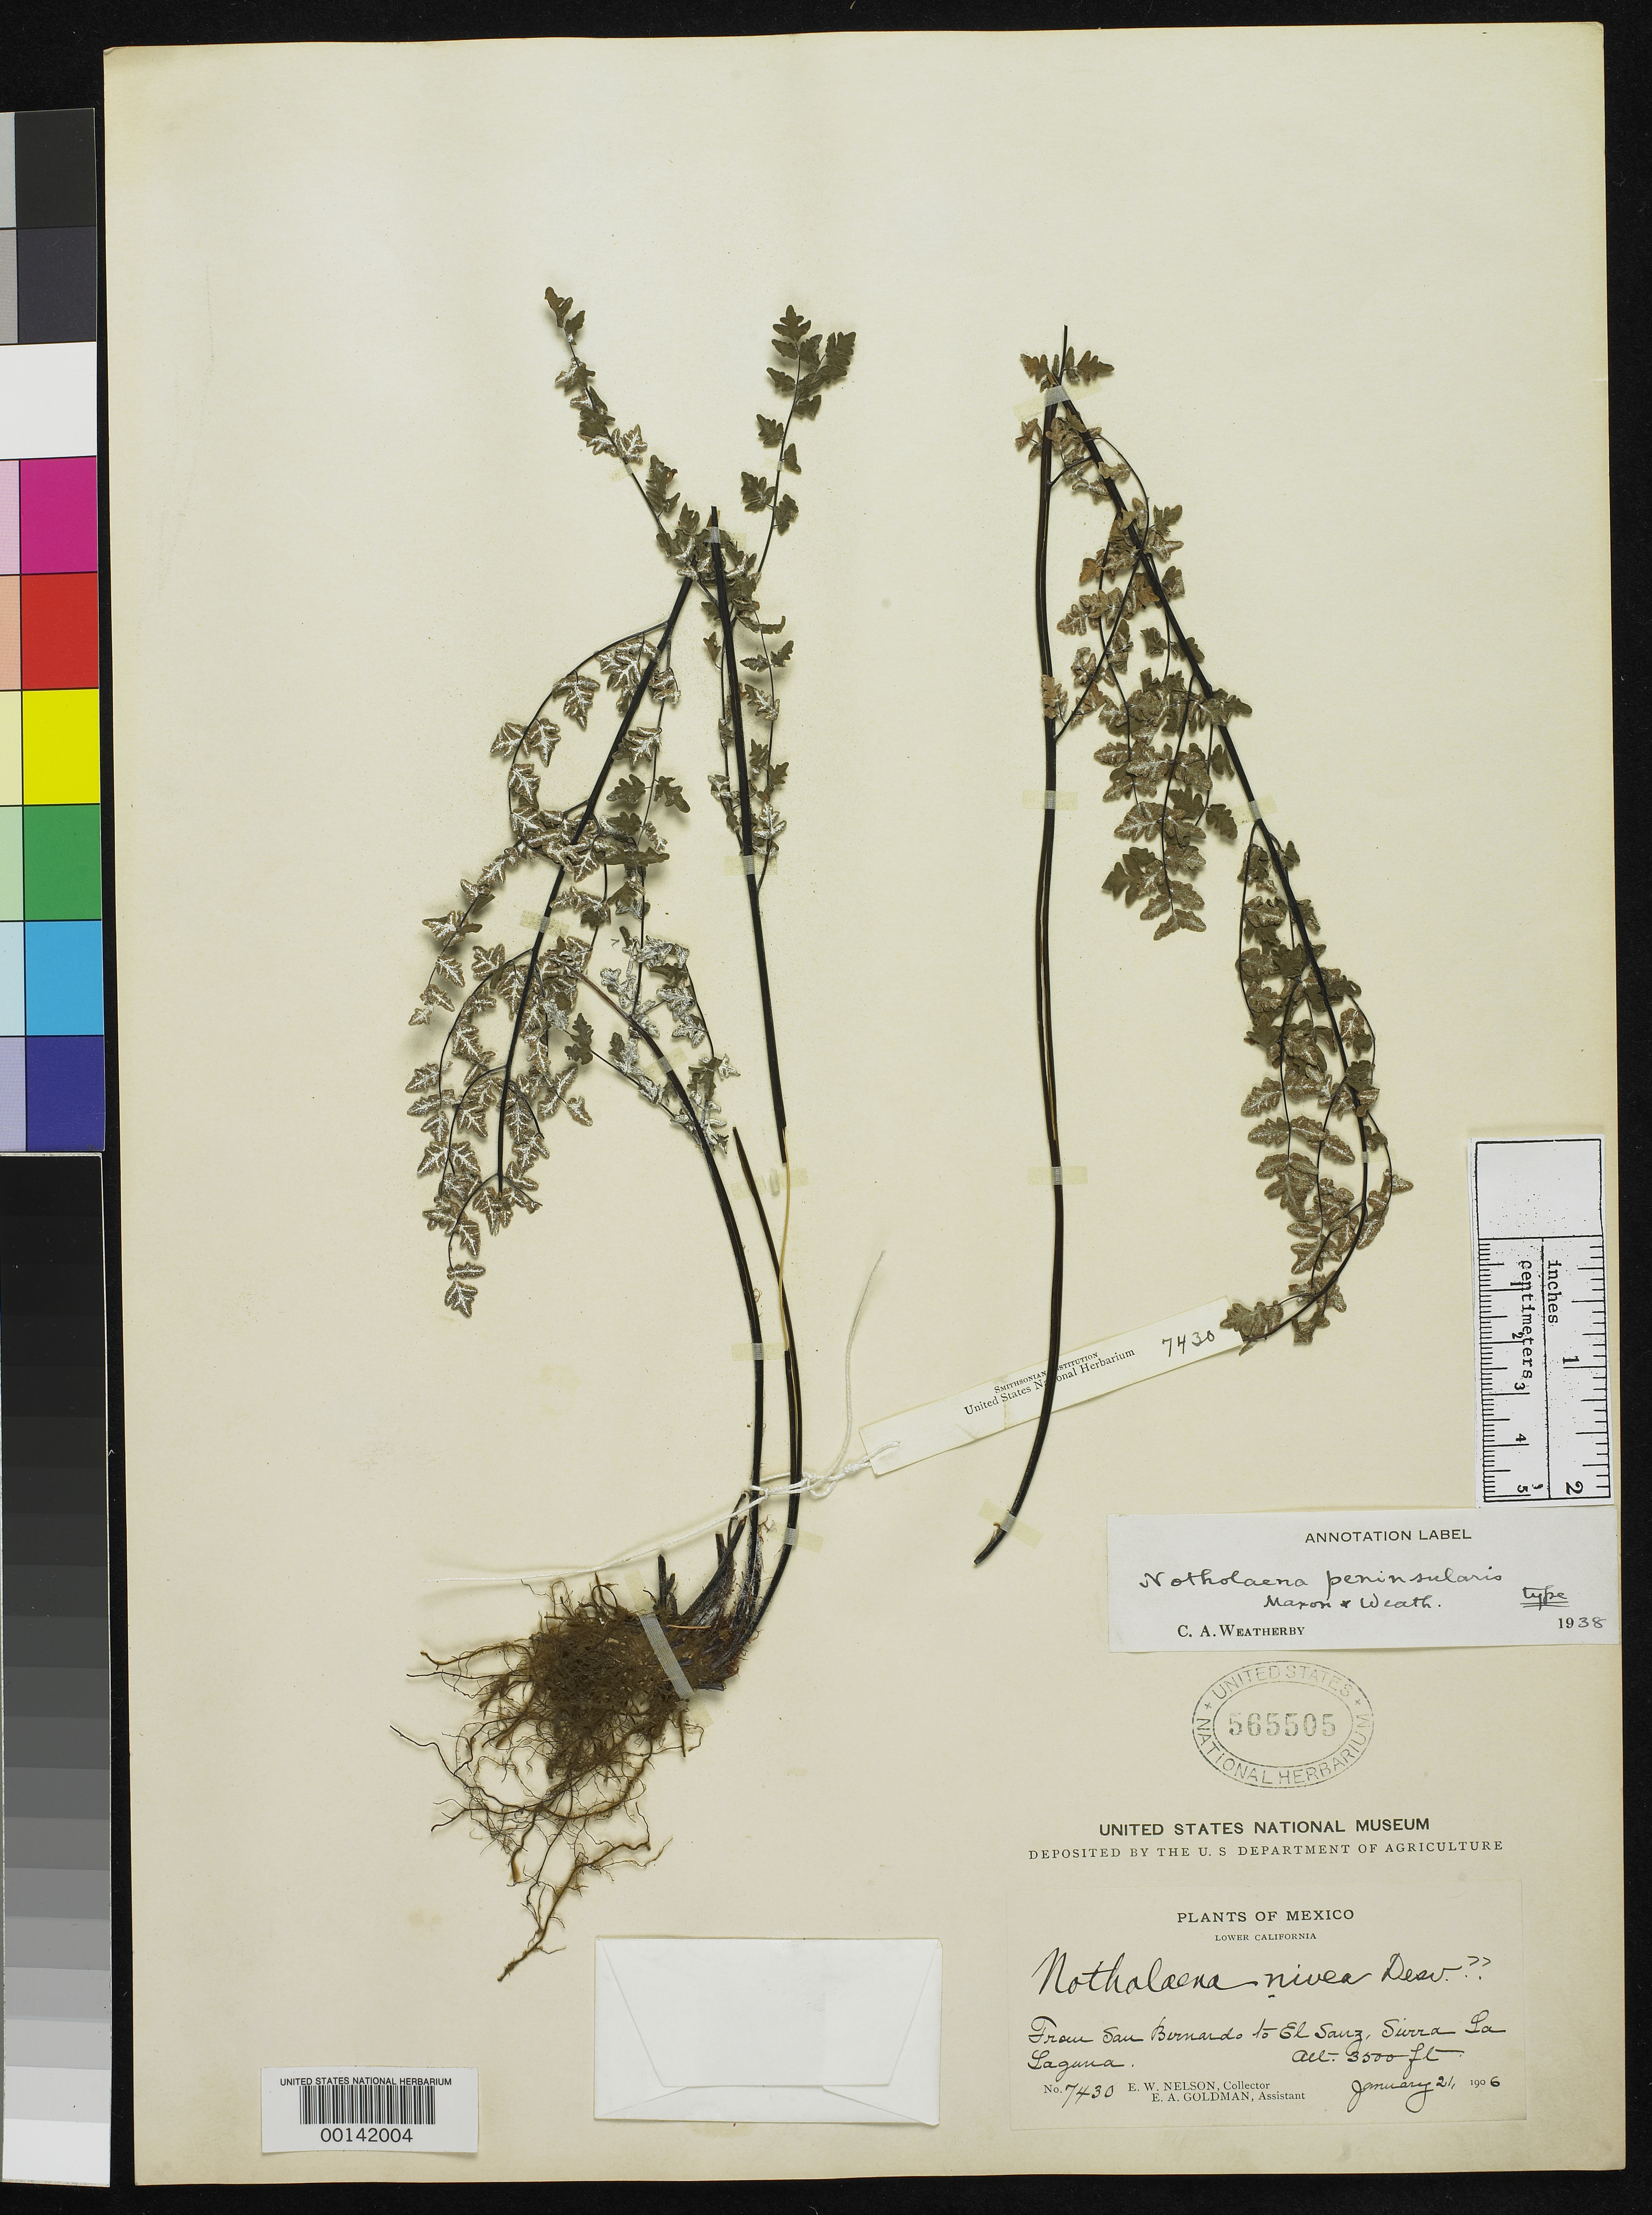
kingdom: Plantae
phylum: Tracheophyta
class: Polypodiopsida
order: Polypodiales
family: Pteridaceae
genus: Notholaena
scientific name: Notholaena peninsularis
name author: Maxon & Weath.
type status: Type Collection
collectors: E. W. Nelson & E. A. Goldman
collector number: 7430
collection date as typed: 21 Jan 1906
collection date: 1906-01-21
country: Mexico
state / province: Baja California Sur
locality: From San Bernardino to El Sang, Sierra La Laguna.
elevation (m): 1067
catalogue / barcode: US 565505